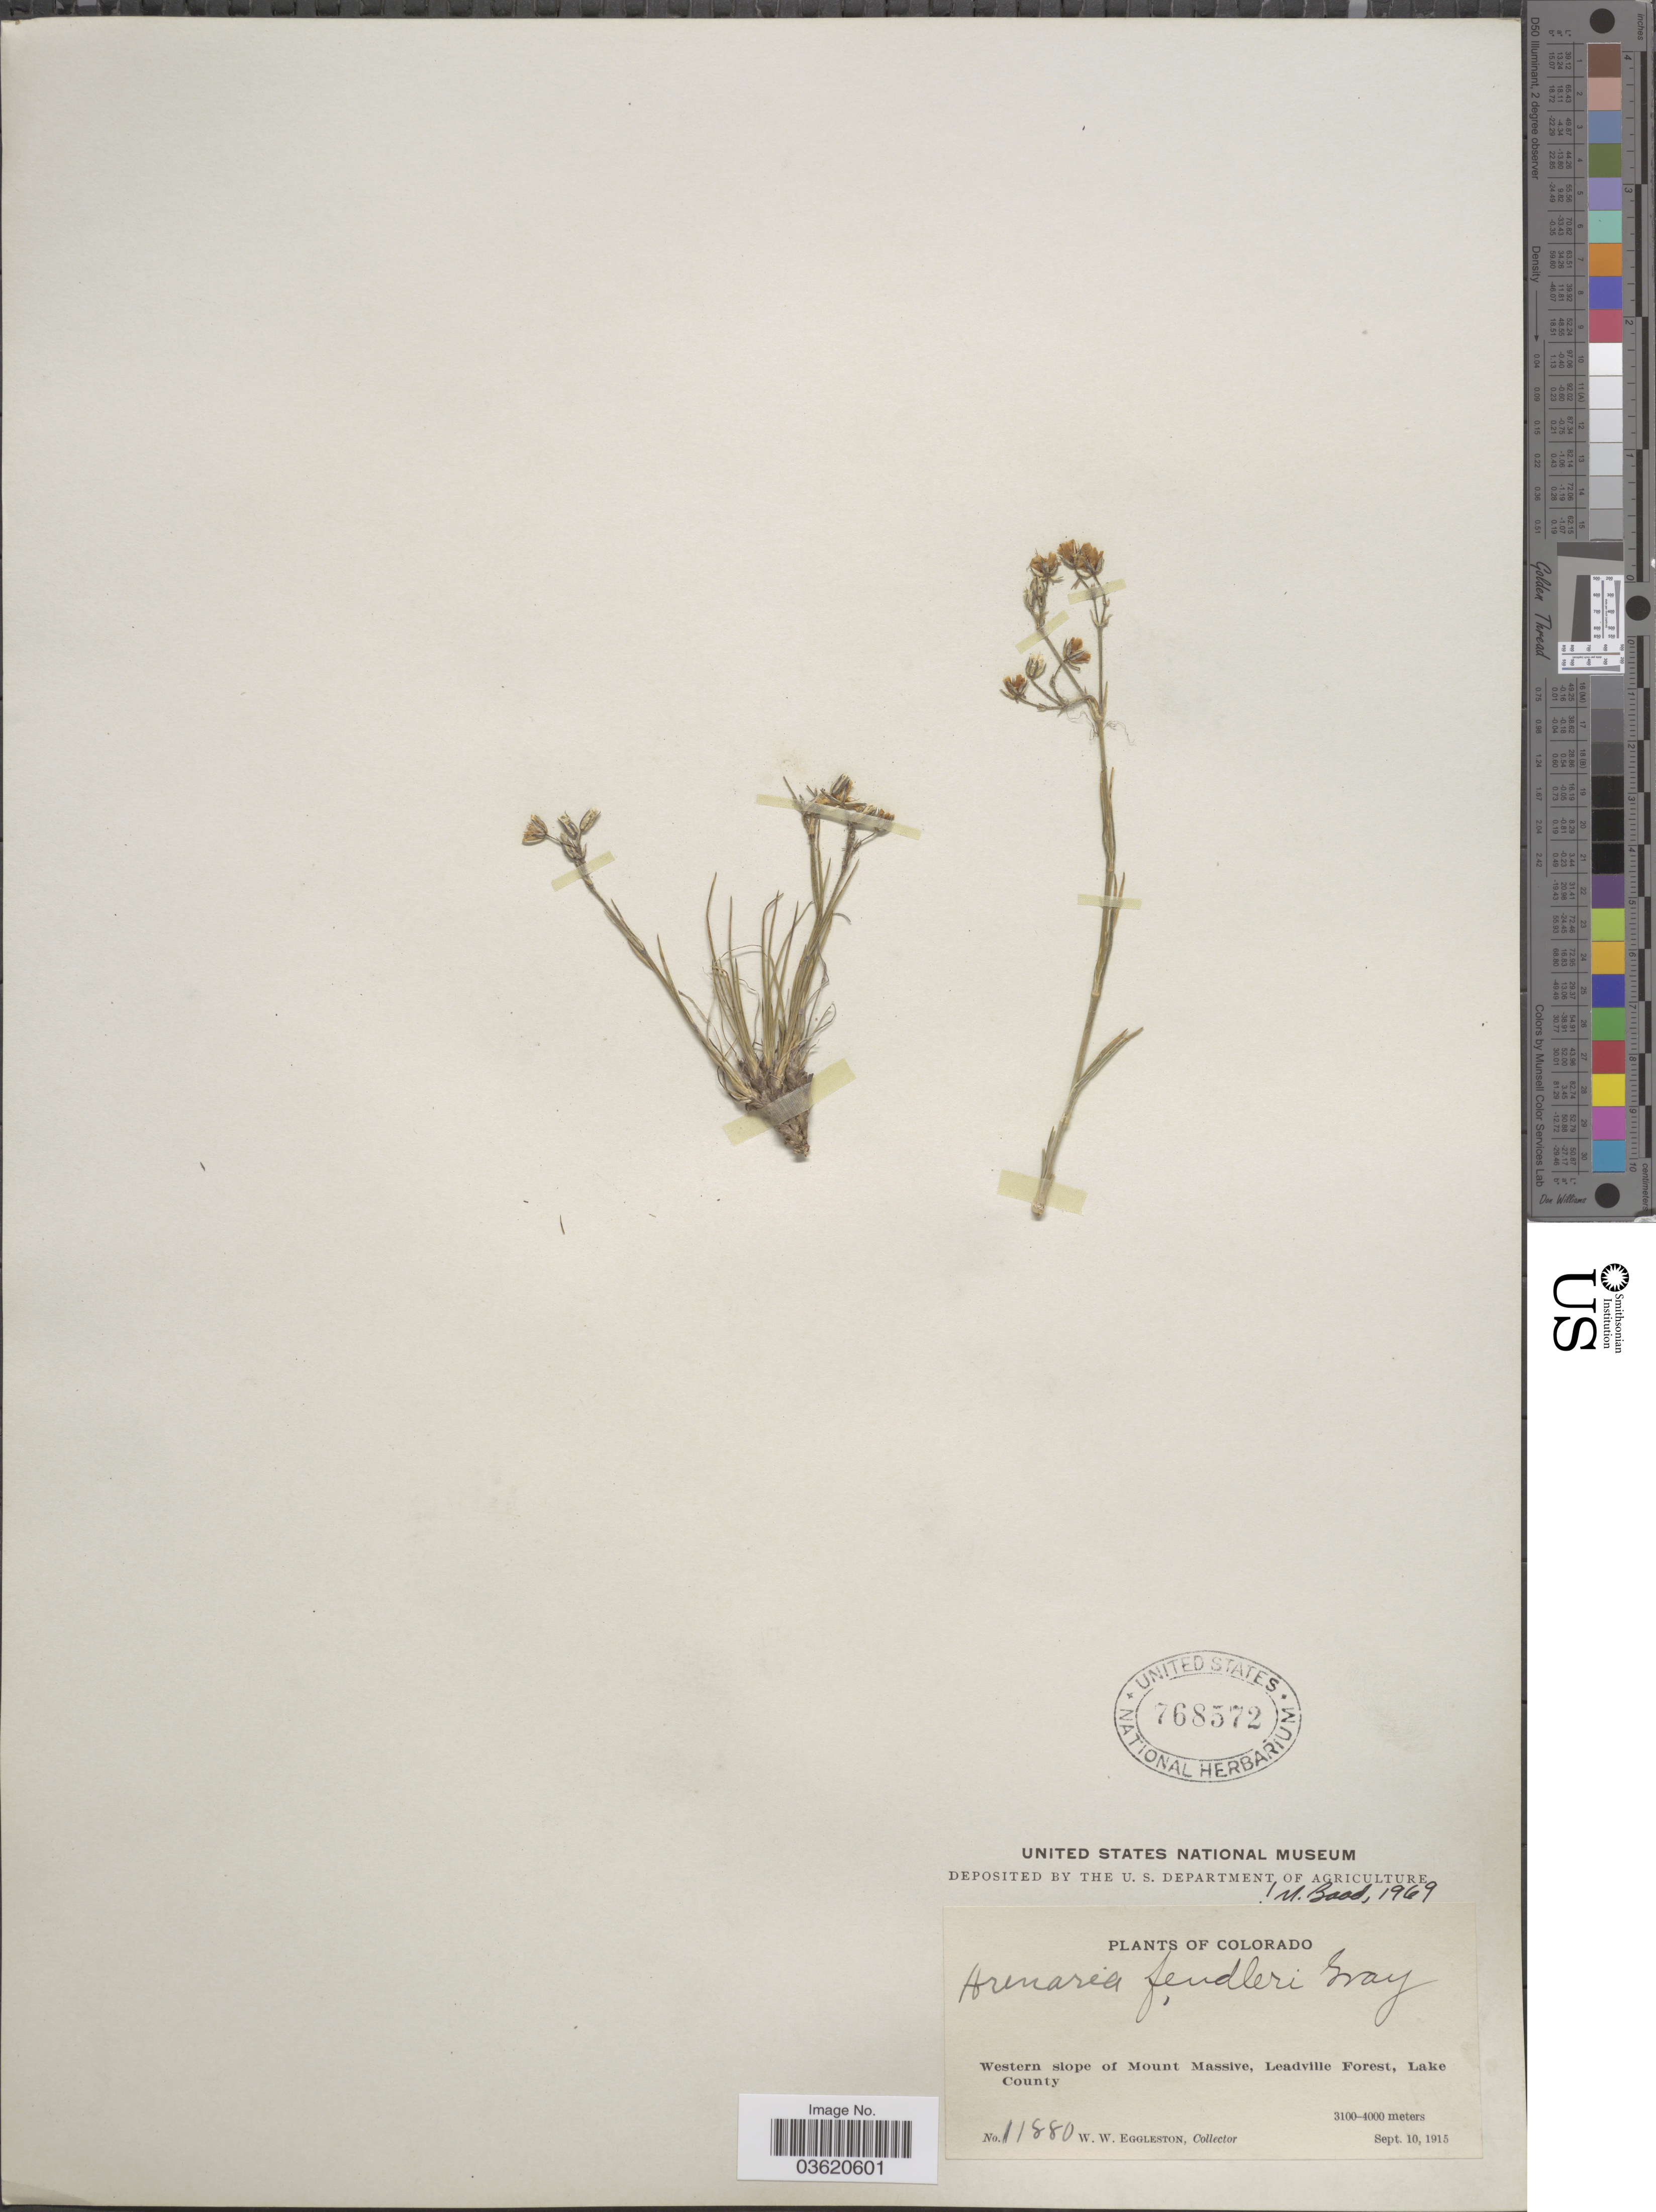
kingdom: Plantae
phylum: Tracheophyta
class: Magnoliopsida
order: Caryophyllales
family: Caryophyllaceae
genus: Eremogone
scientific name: Eremogone fendleri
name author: (A. Gray) Ikonn.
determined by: U.S. National Herbarium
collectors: W. W. Eggleston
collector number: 11880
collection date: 1915-09-10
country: United States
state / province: Colorado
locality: Western slope of Mount Massive, Leadville Forest, Lake County.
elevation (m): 3100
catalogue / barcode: US 768572